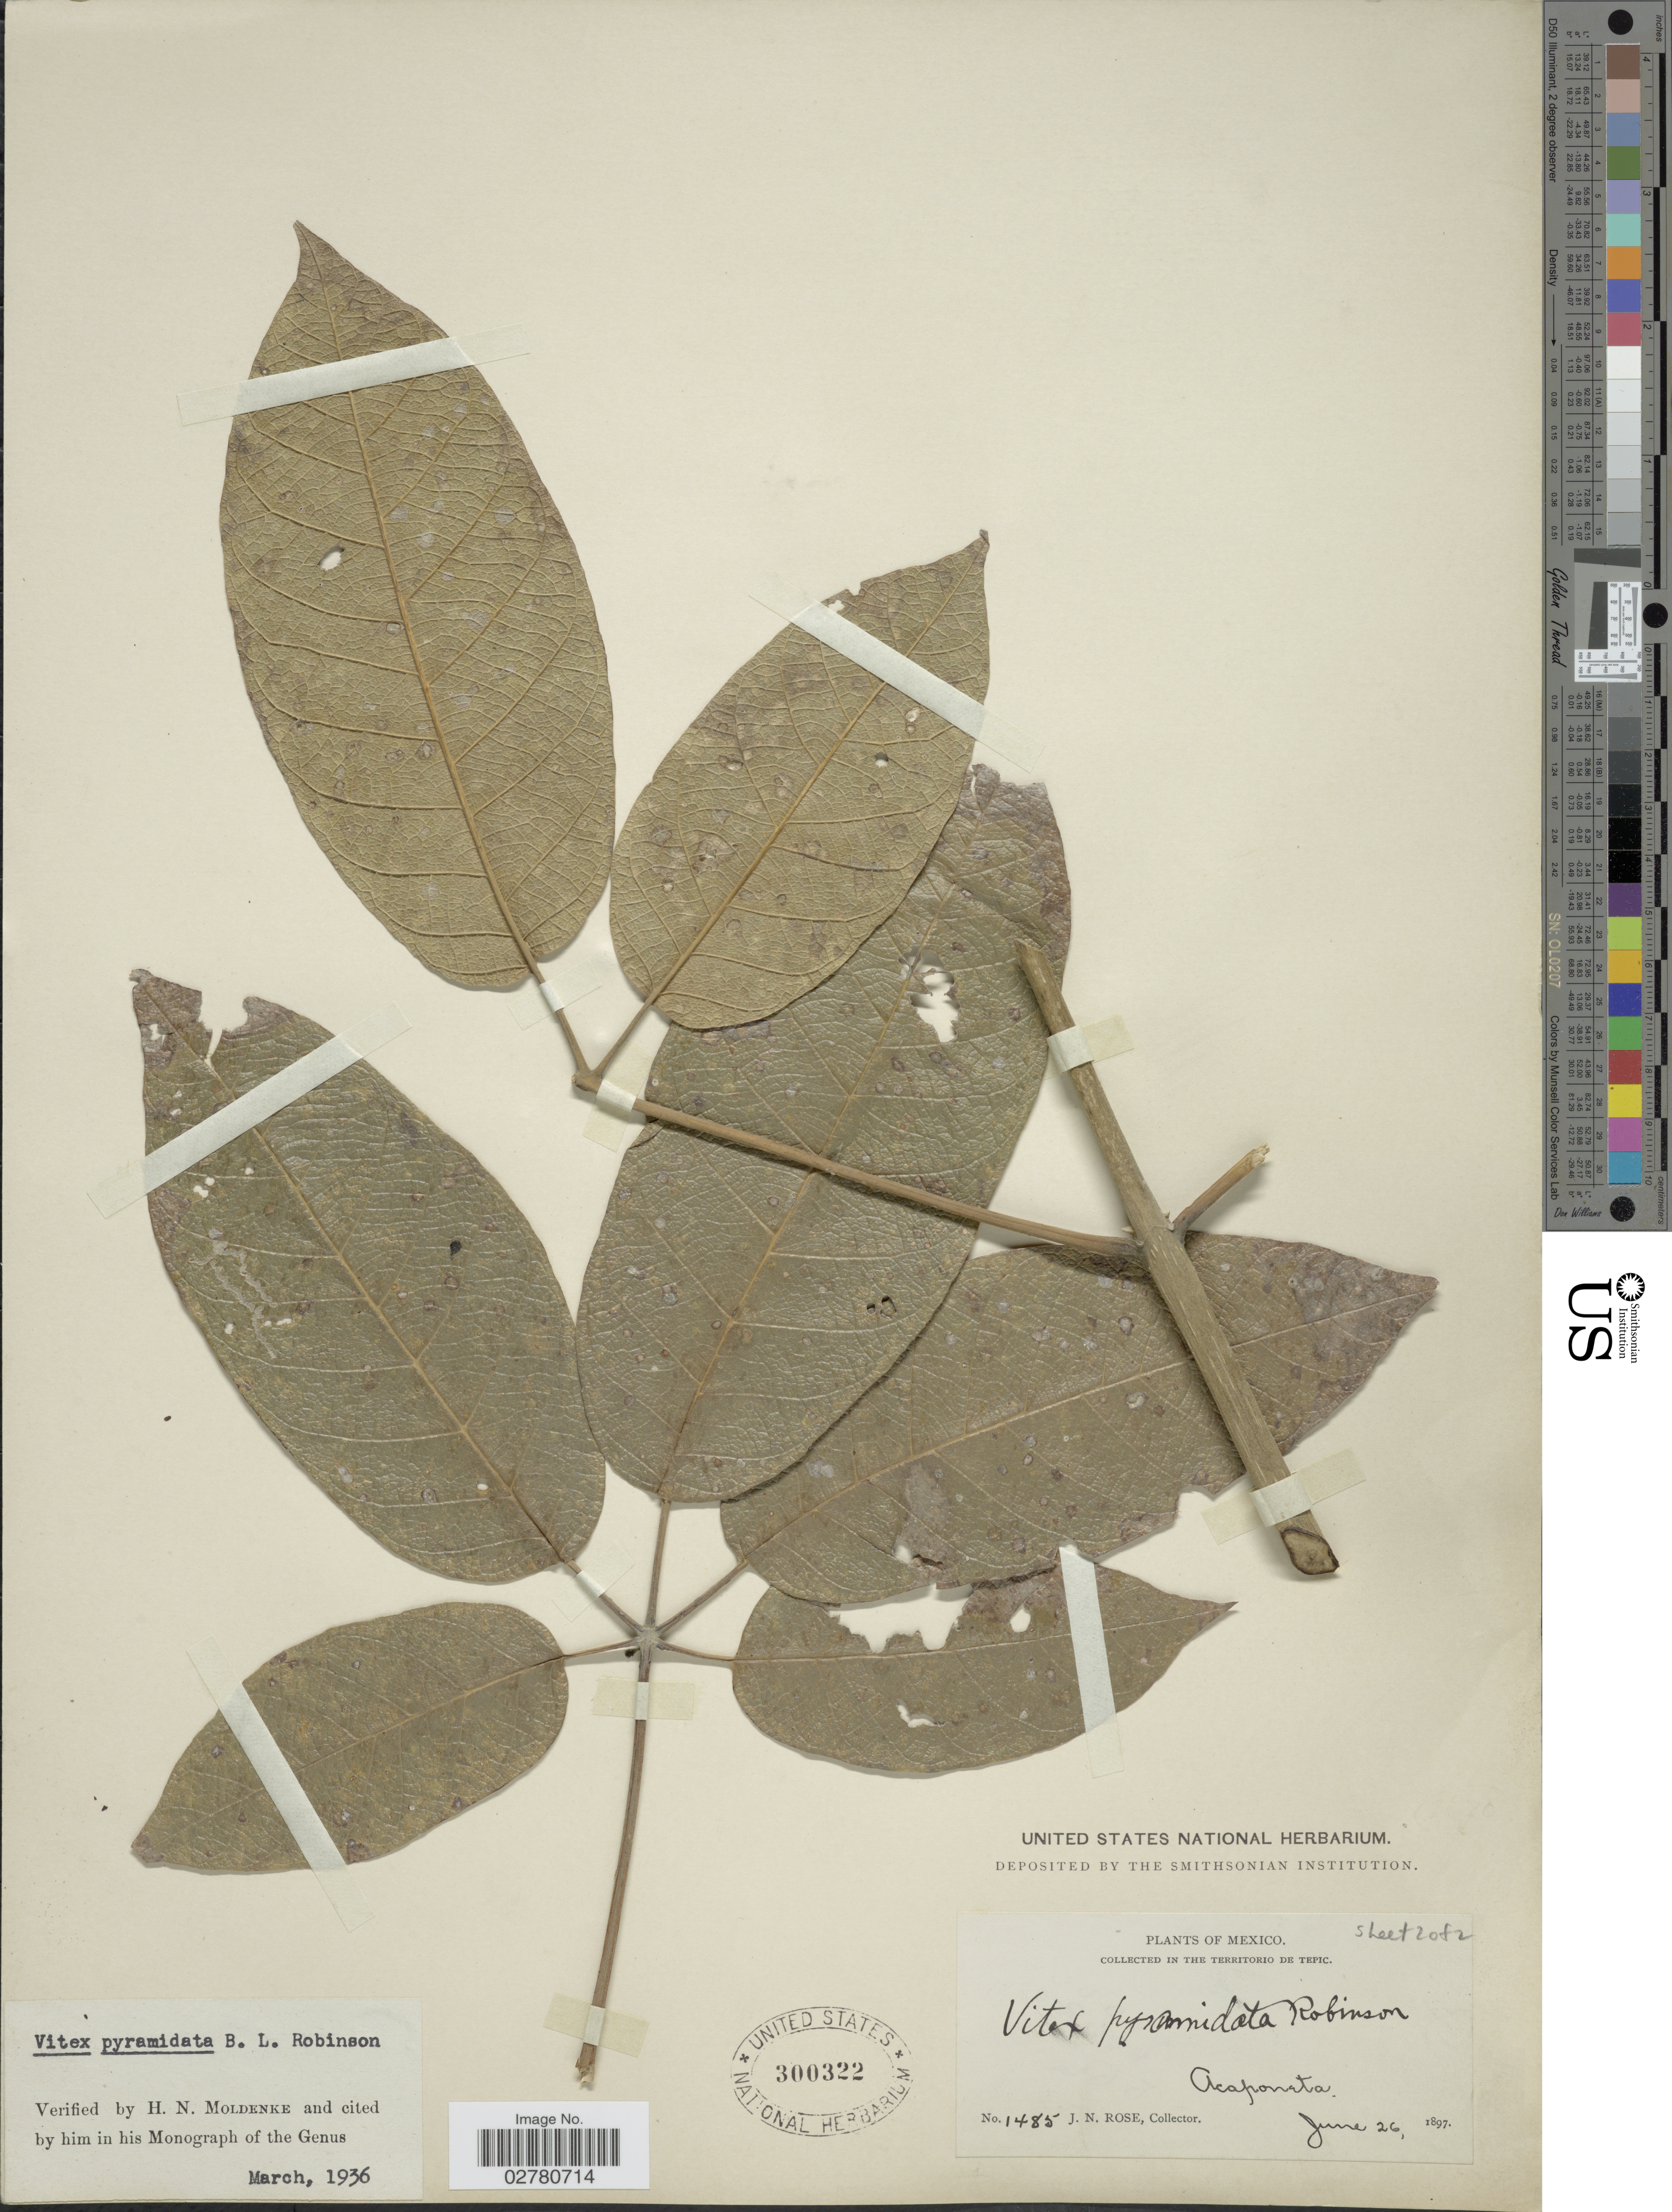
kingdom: Plantae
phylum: Tracheophyta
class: Magnoliopsida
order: Lamiales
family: Lamiaceae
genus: Vitex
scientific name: Vitex pyramidata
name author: B.L. Rob.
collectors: J. N. Rose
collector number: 1485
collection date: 1897-06-26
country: Mexico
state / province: Nayarit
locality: In the Territorio de Tepic. Acaponeta.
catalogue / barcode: US 300322